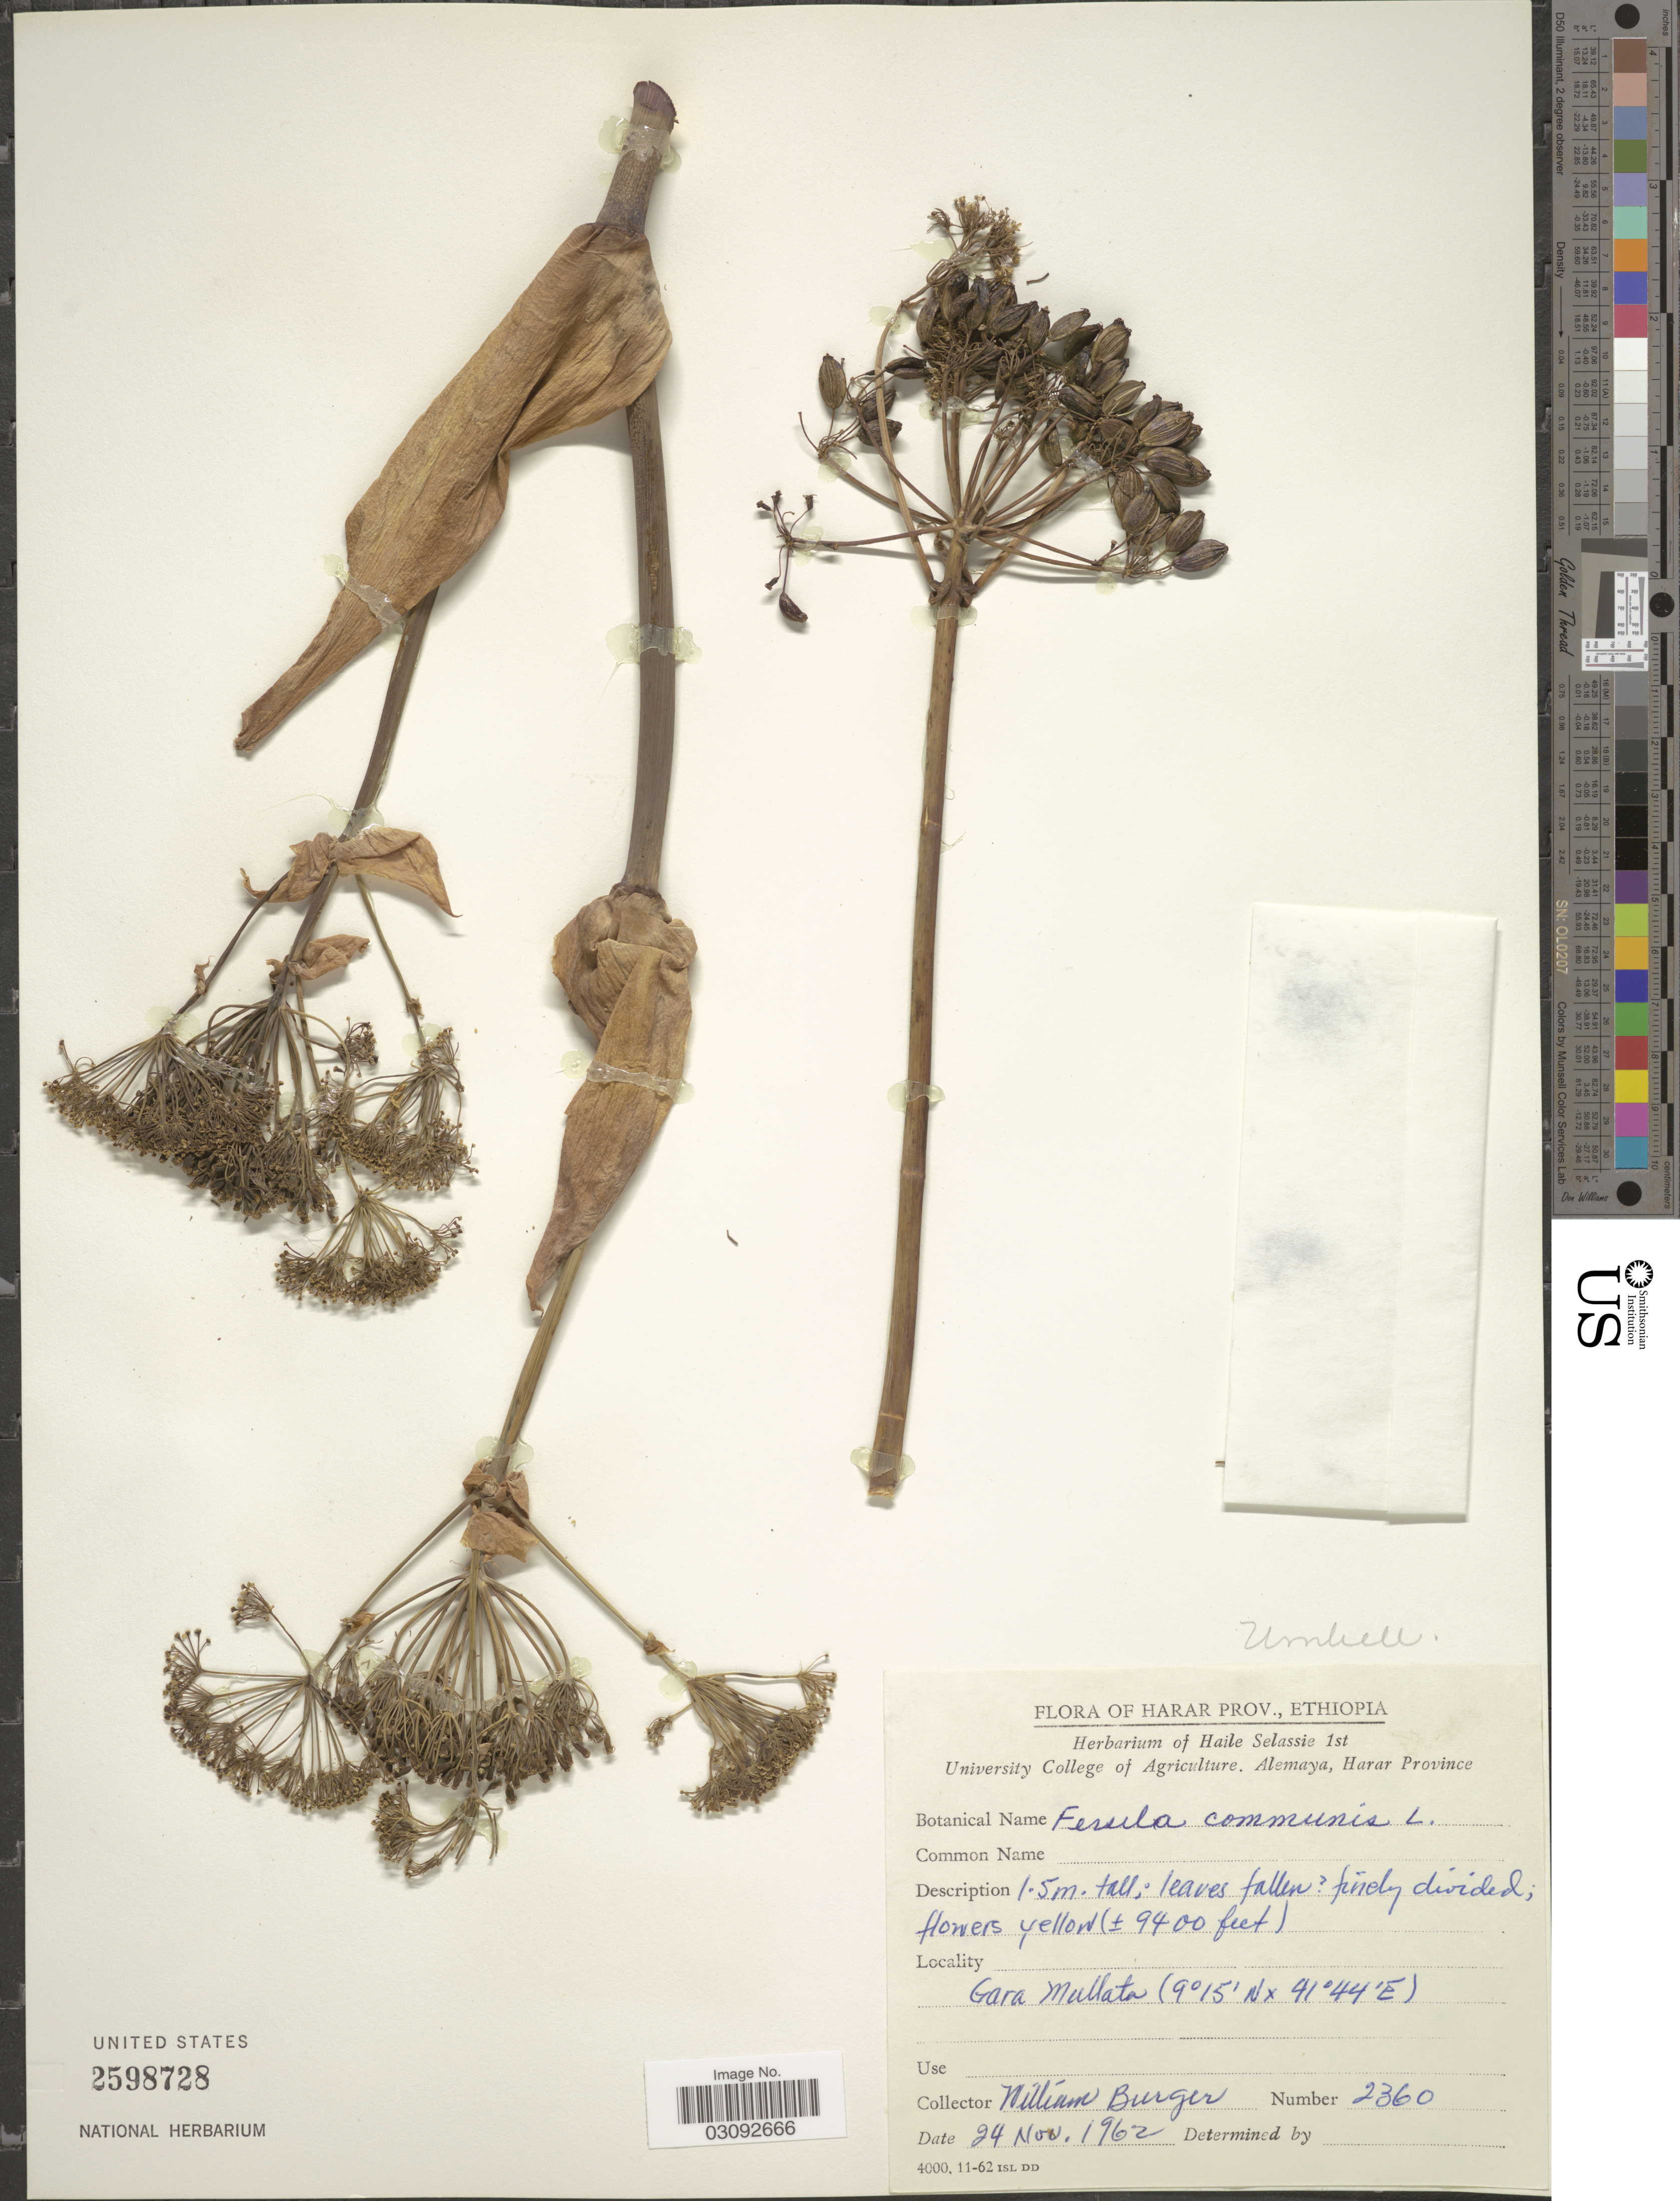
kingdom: Plantae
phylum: Tracheophyta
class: Magnoliopsida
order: Apiales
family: Apiaceae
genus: Ferula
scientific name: Ferula communis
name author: L.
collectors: W. Burger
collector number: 2360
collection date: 1962-11-24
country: Ethiopia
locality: Harar Prov., Gara Mullata.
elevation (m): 2865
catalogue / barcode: US 2598728